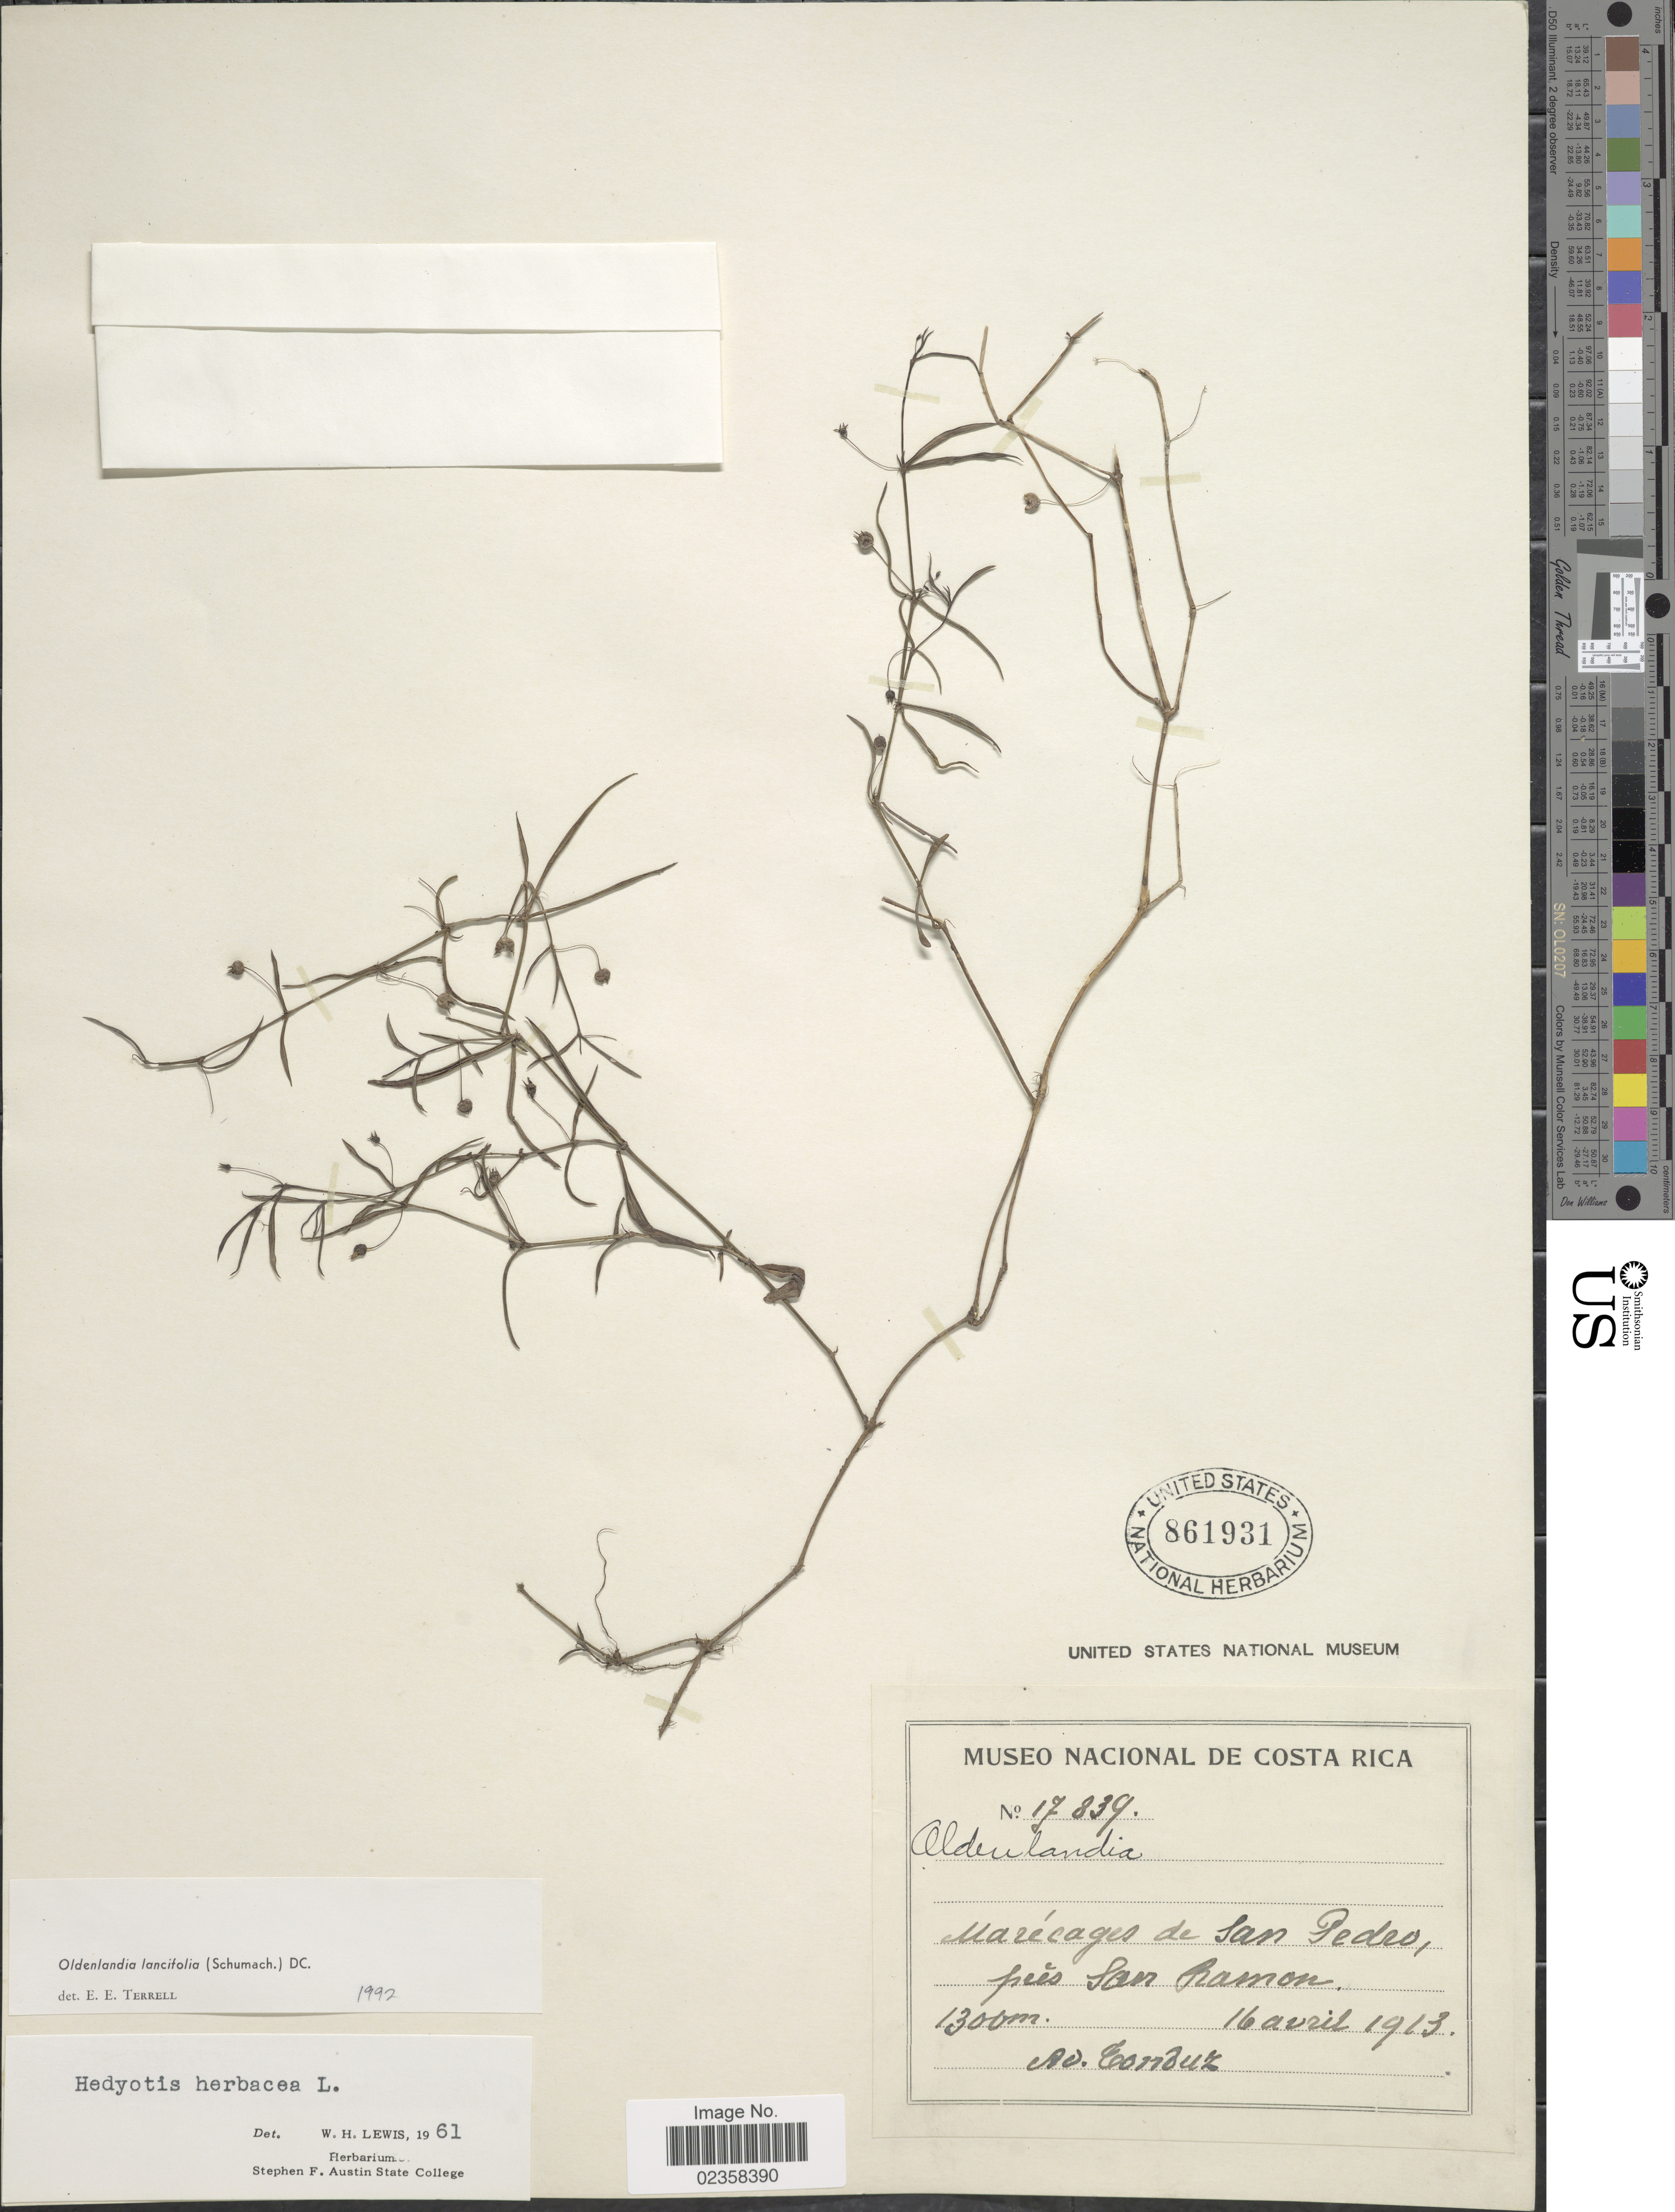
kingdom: Plantae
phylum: Tracheophyta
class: Magnoliopsida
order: Gentianales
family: Rubiaceae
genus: Oldenlandia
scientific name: Oldenlandia lancifolia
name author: (Schumach.) DC.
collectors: A. Tonduz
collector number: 17839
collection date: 1913-04-16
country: Costa Rica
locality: Marecages de San Pedro, pres San Ramon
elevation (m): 1300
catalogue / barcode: US 861931